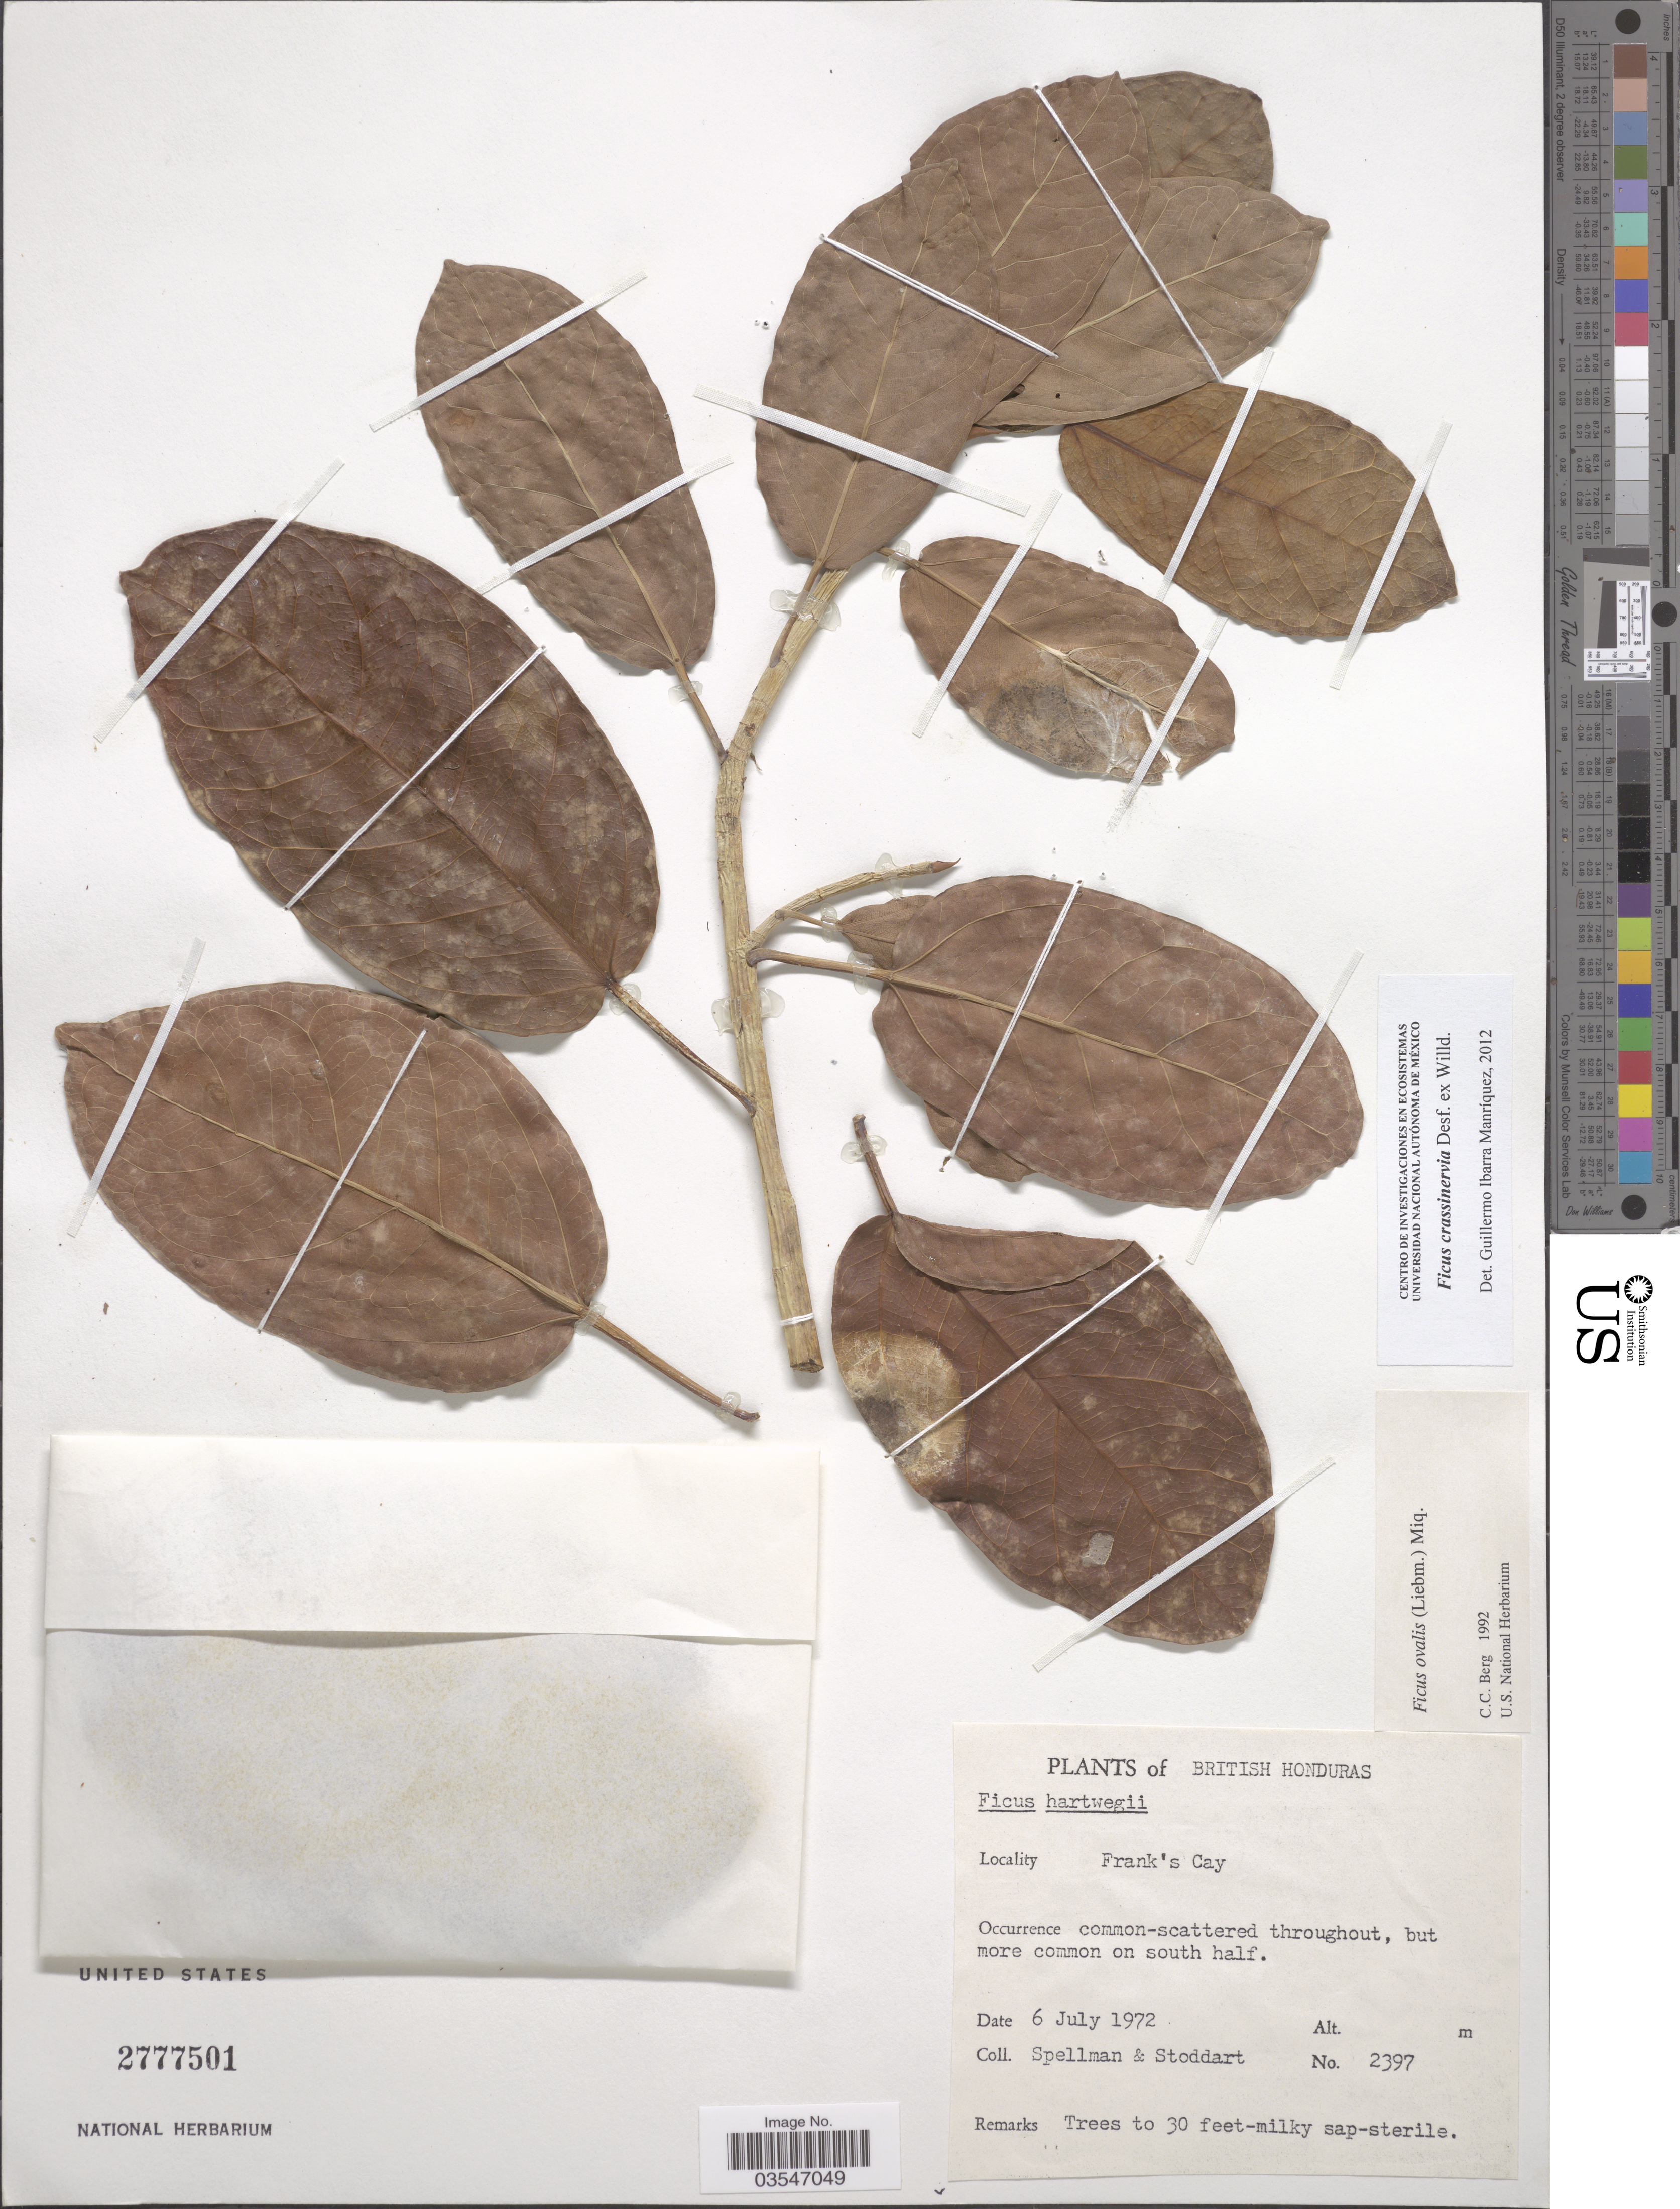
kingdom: Plantae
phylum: Tracheophyta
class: Magnoliopsida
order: Rosales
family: Moraceae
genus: Ficus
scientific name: Ficus crassinervia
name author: Desf. ex Willd.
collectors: Spellman, -- & -. Stoddart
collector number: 2397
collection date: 1972-07-06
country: Belize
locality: British Honduras. Frank's Cay.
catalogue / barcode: US 2777501